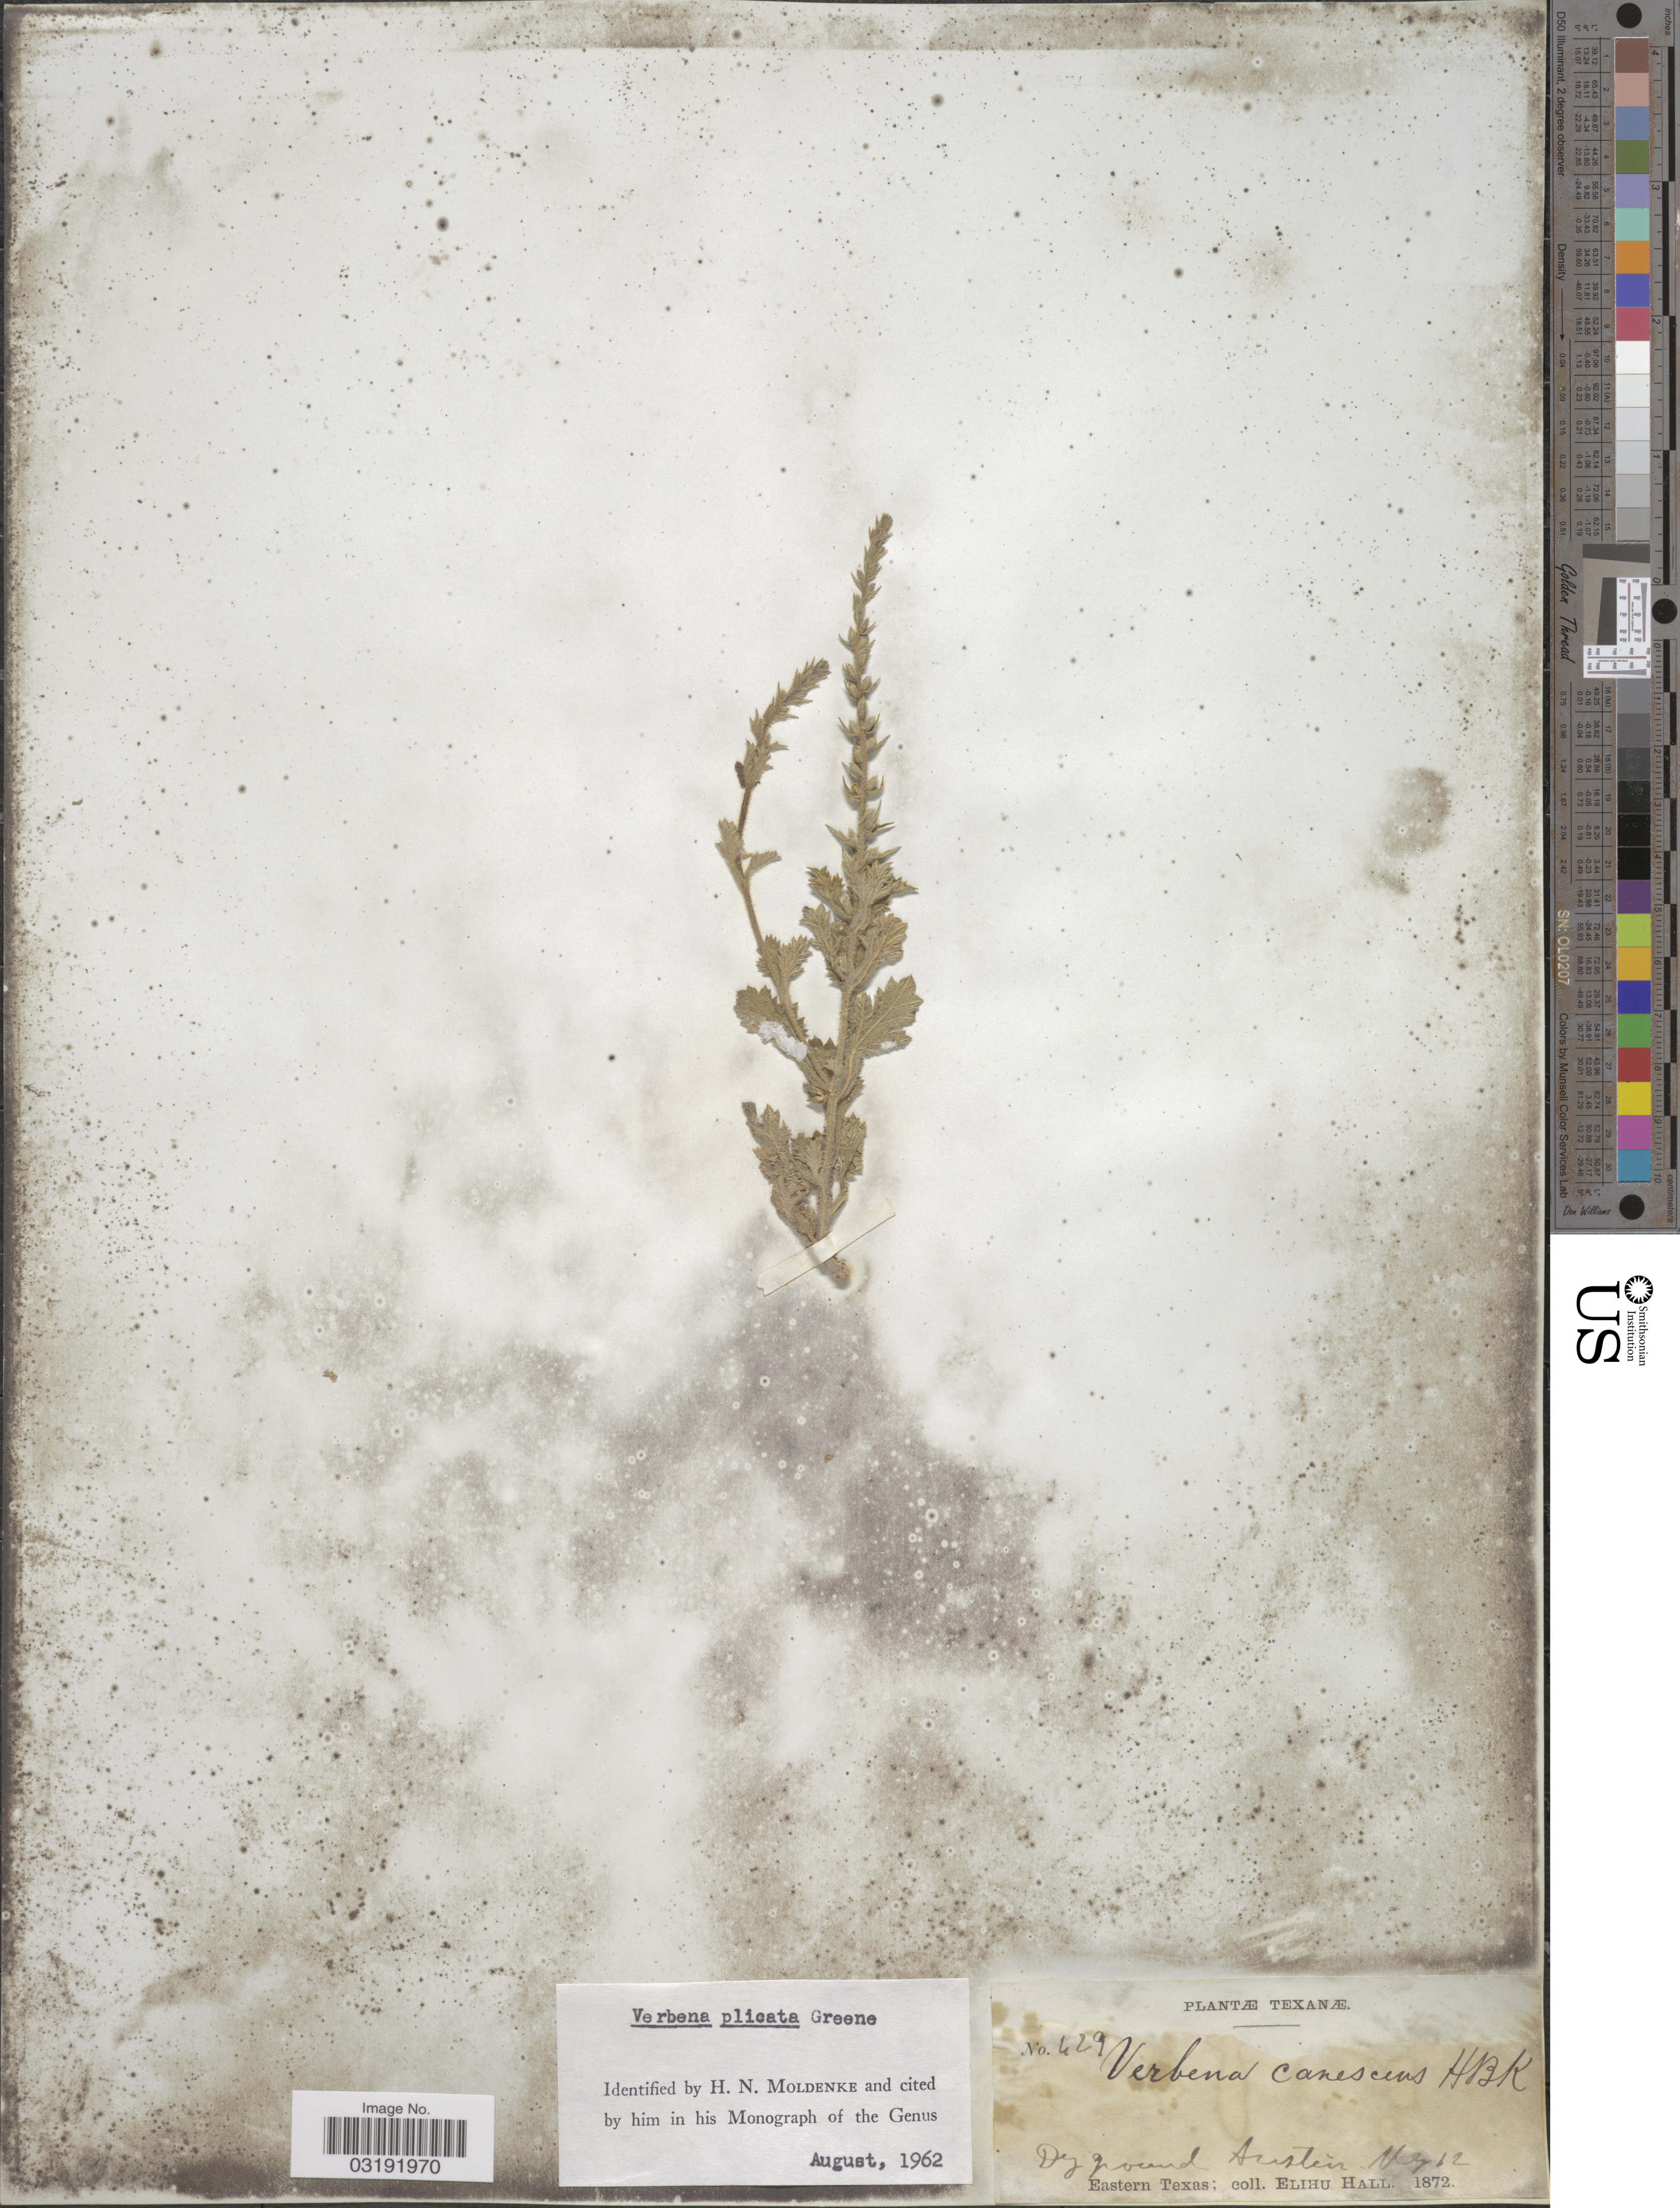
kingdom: Plantae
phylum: Tracheophyta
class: Magnoliopsida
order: Lamiales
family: Verbenaceae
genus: Verbena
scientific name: Verbena plicata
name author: Greene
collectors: E. Hall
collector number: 429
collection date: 1872-05-12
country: United States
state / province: Texas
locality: Dry ground Austin. Eastern Texas.